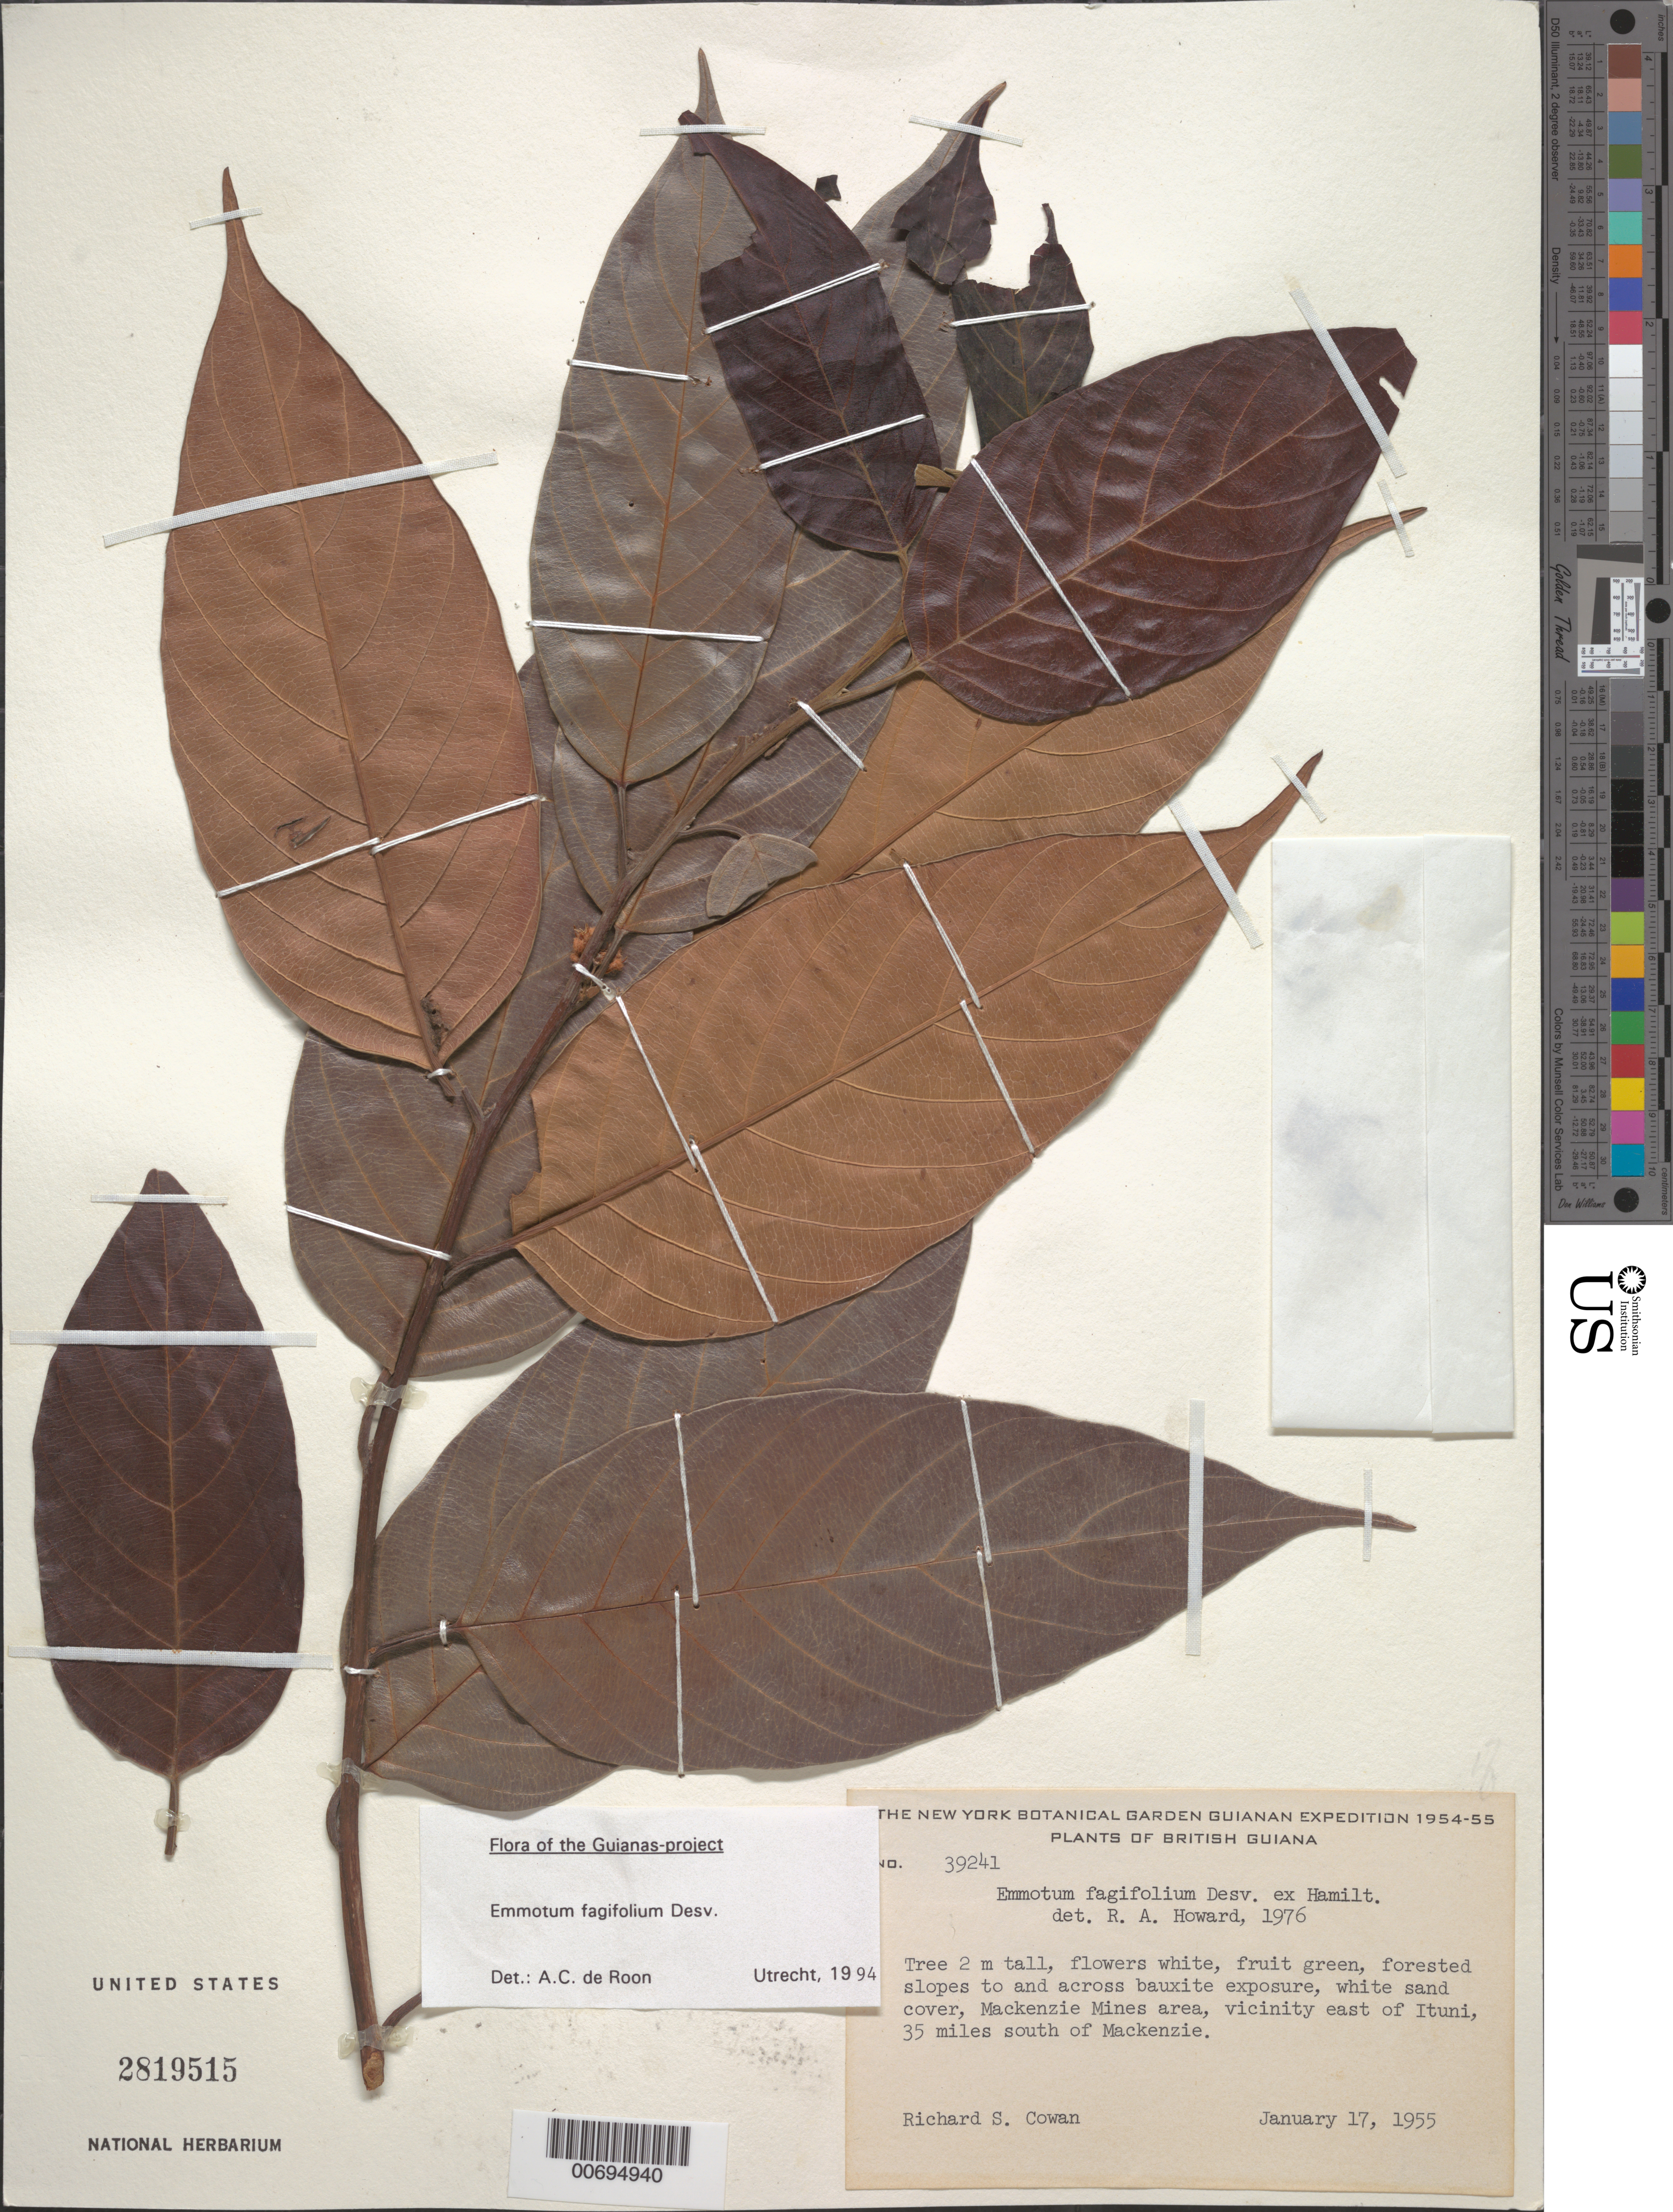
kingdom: Plantae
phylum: Tracheophyta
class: Magnoliopsida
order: Metteniusales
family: Metteniusaceae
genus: Emmotum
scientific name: Emmotum fagifolium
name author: Desv. ex Ham.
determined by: de Roon, A. C.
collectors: R. S. Cowan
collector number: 39241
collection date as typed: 17-Jan-55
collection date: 1955-01-17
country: Guyana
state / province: U. Demerara-Berbice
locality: Mackenzie Mines area, vic. E of Ituni, 35 mi. S of Mackenzie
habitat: Forested slopes, bauxite exposure, white sand cover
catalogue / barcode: US 2819515